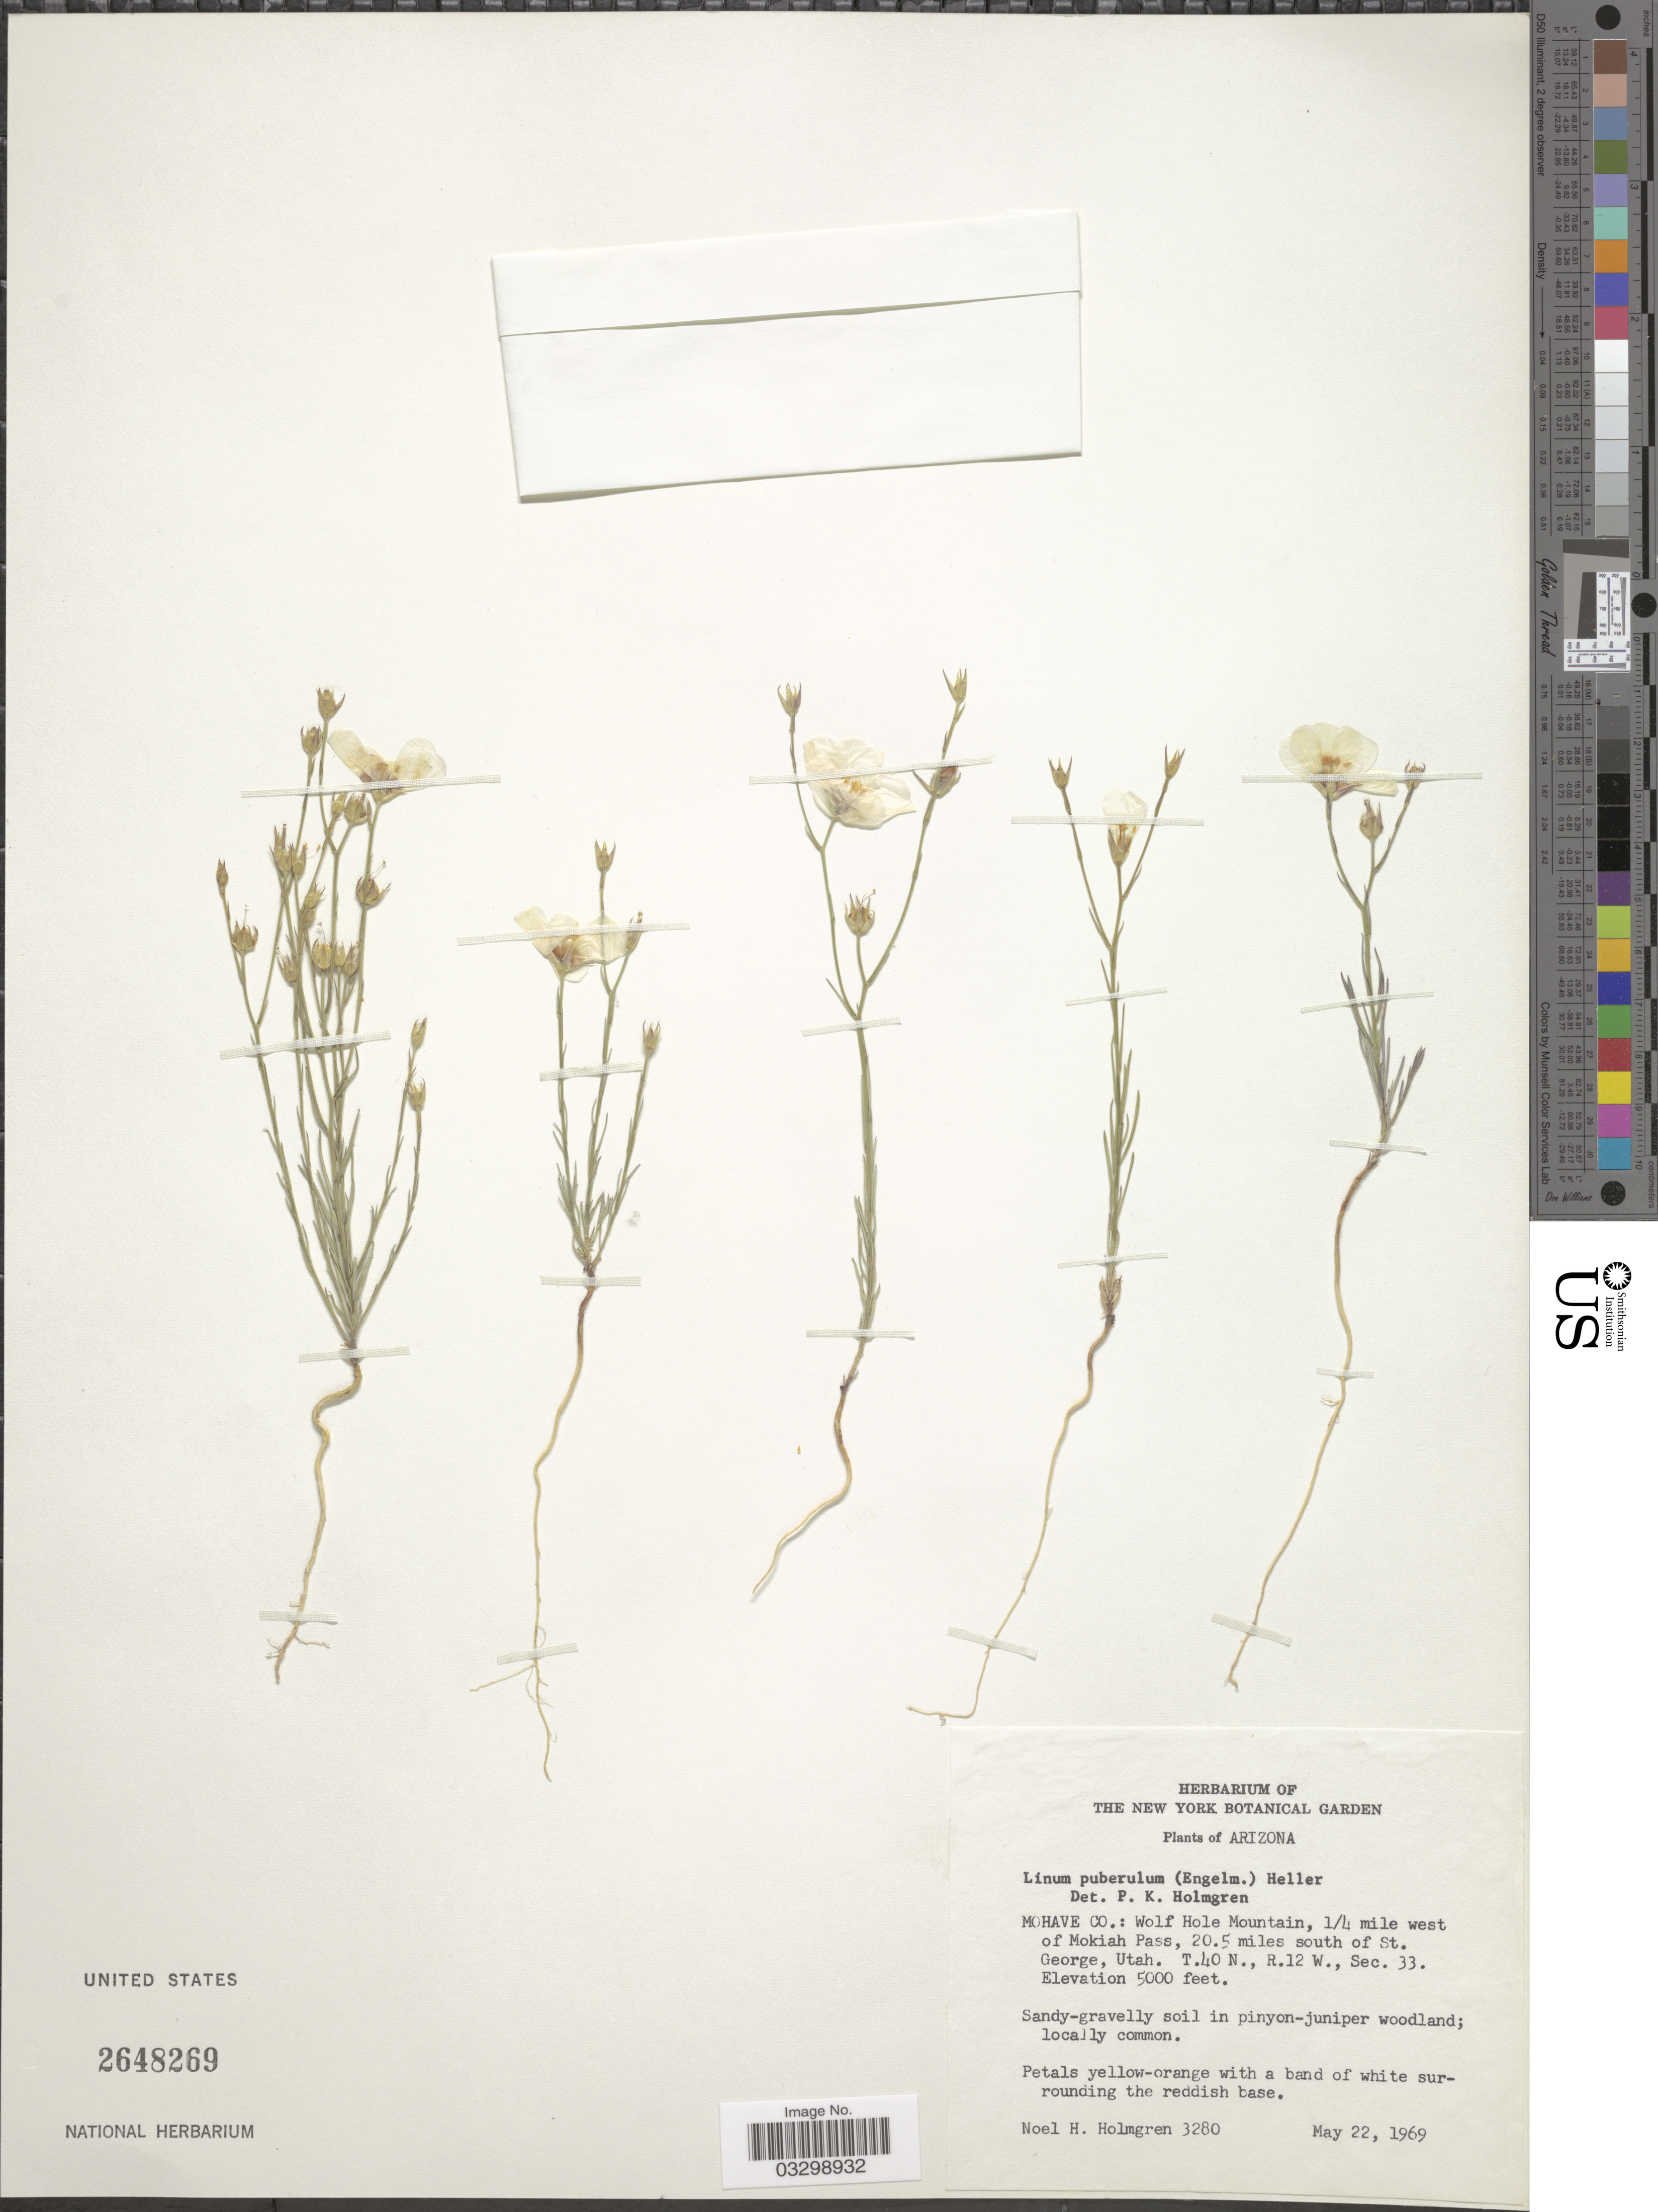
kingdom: Plantae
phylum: Tracheophyta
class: Magnoliopsida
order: Malpighiales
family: Linaceae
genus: Linum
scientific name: Linum puberulum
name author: (Engelm.) A. Heller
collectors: N. H. Holmgren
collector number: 3280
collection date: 1969-05-22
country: United States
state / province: Utah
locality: Mohave Co.: Wolf Hole Mountain, ¼ mile west of Mokiah Pass, 20.5 miles south of St. George, Utah. T. 40 N., R.12 W., Sec. 33.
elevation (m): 1524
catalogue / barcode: US 2648269